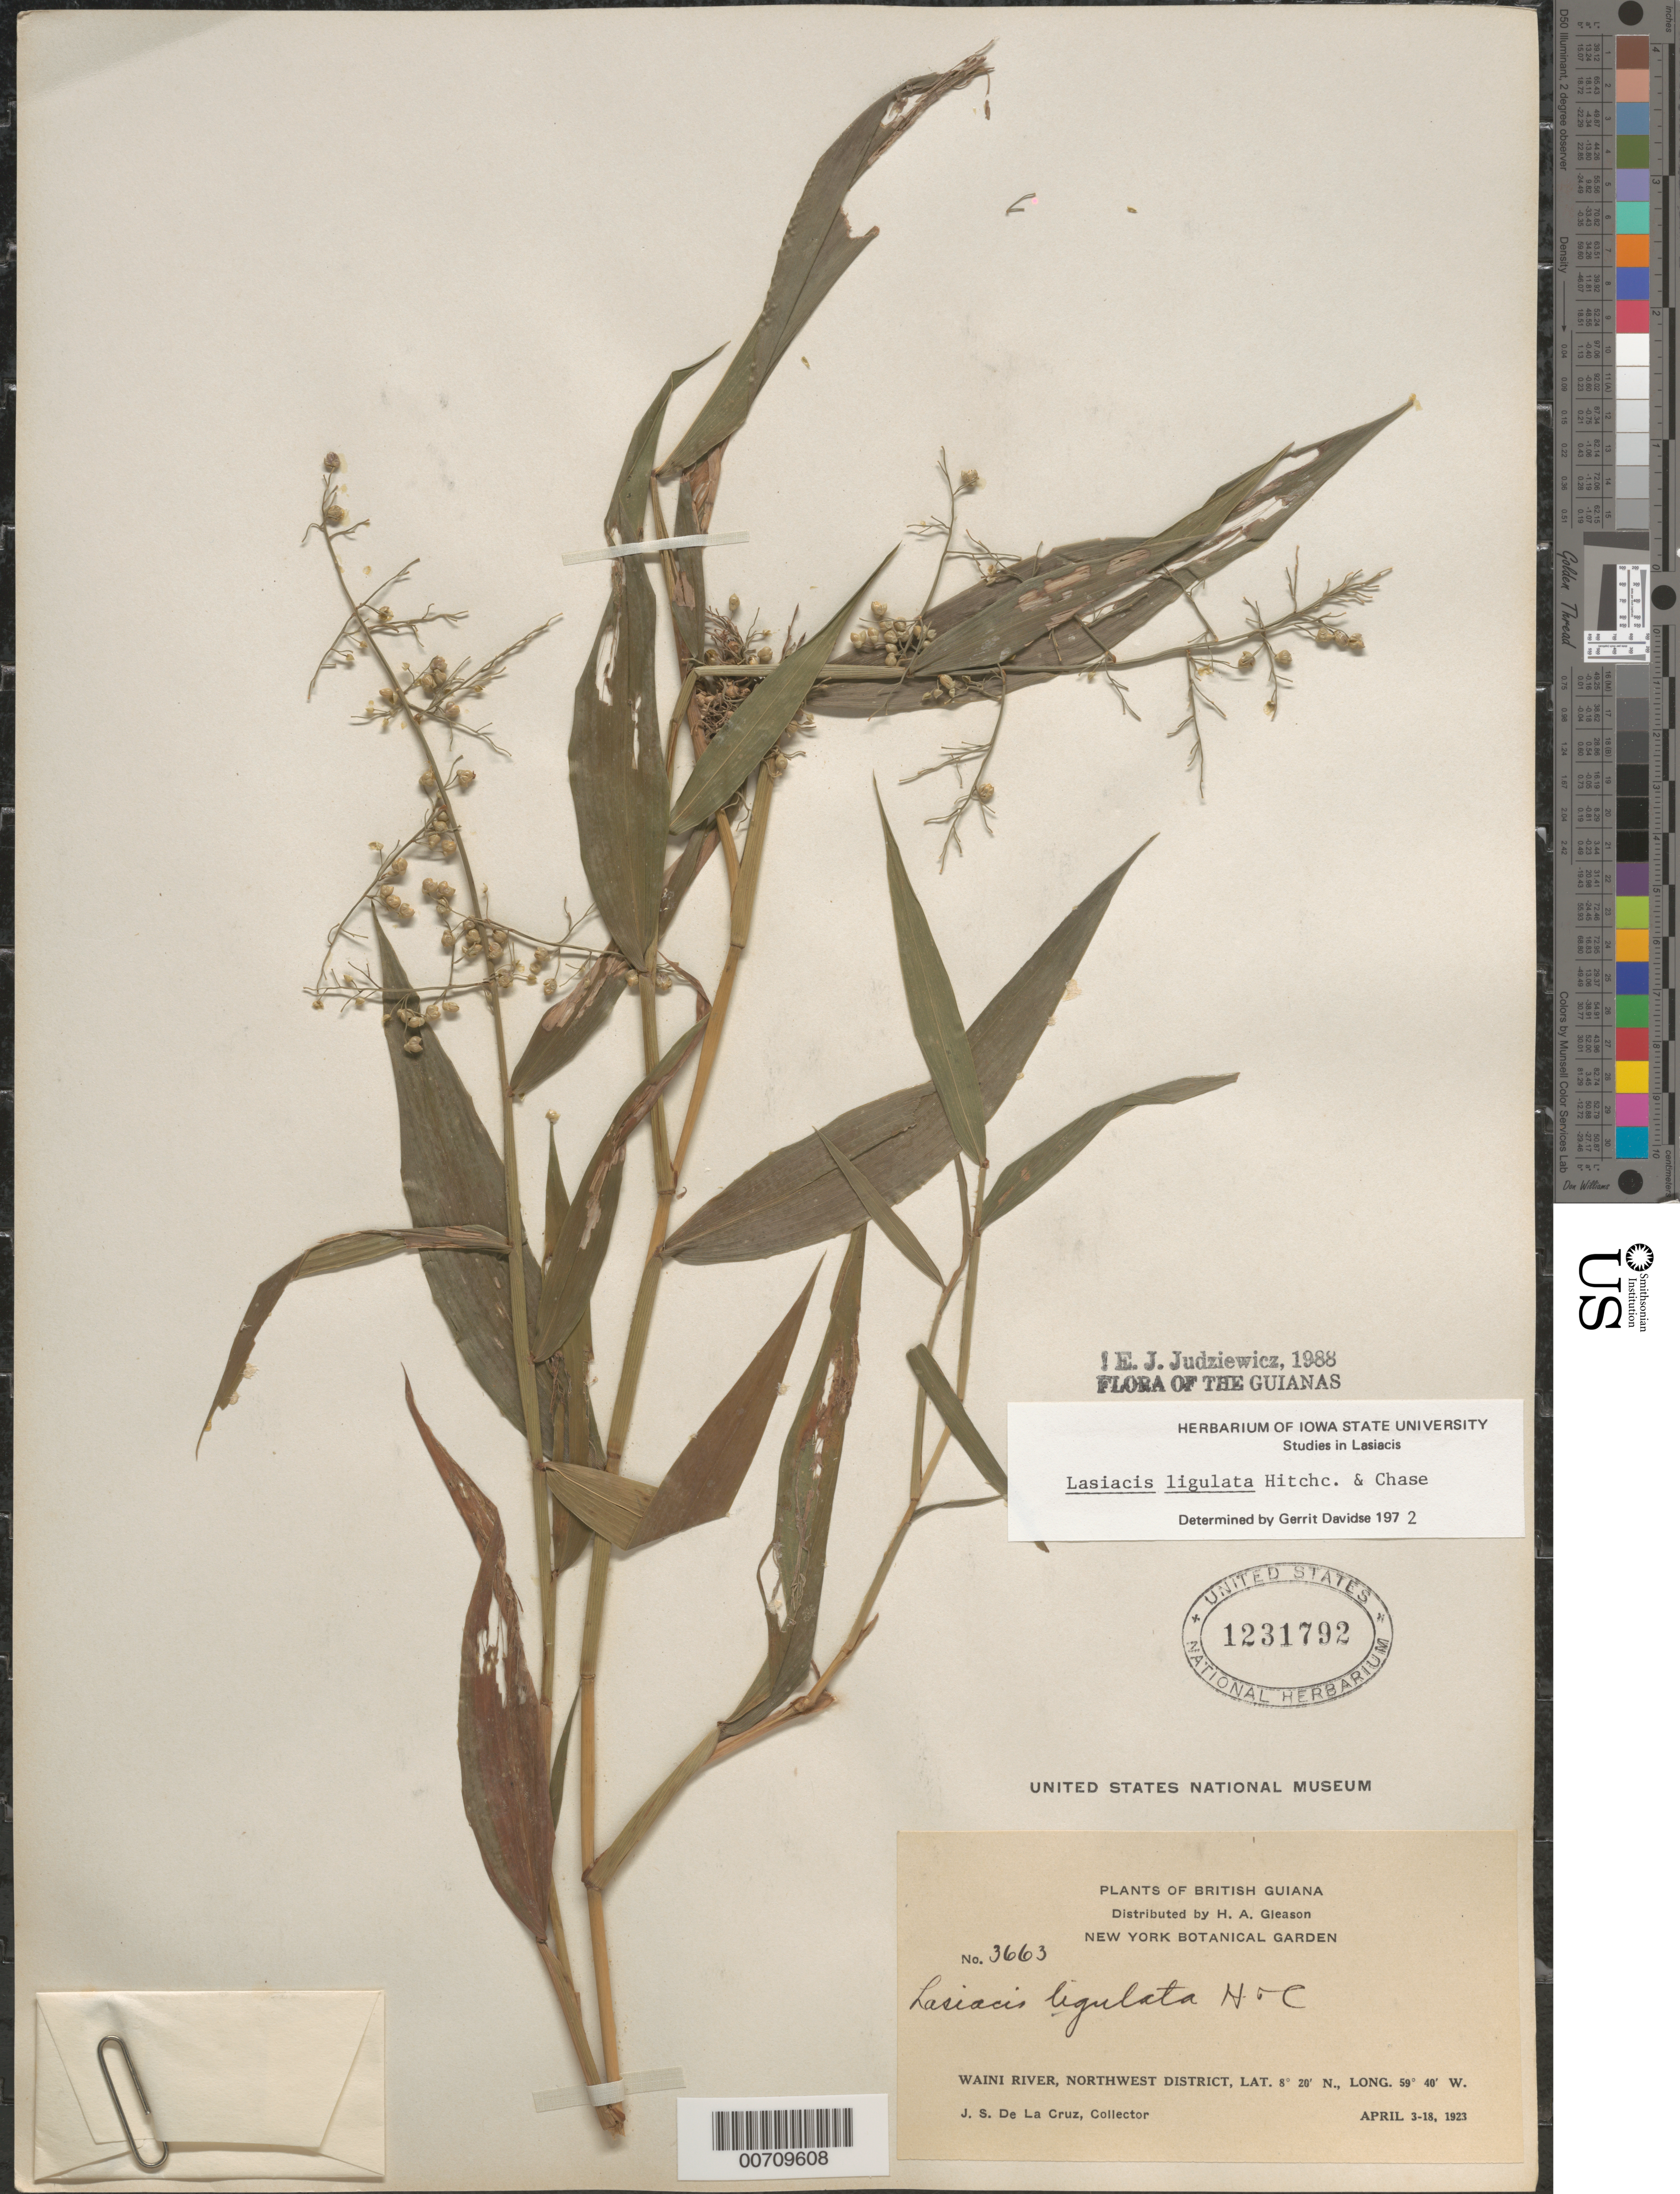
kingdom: Plantae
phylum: Tracheophyta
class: Liliopsida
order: Poales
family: Poaceae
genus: Lasiacis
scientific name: Lasiacis ligulata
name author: Hitchc. & Chase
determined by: Davidse, Gerrit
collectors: J. S. de la Cruz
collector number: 3663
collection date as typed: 3-Apr-23 to 18-Apr-23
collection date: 1923-04-03/1923-04-18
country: Guyana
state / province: Barima-Waini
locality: Waini R., NW District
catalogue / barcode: US 1231792